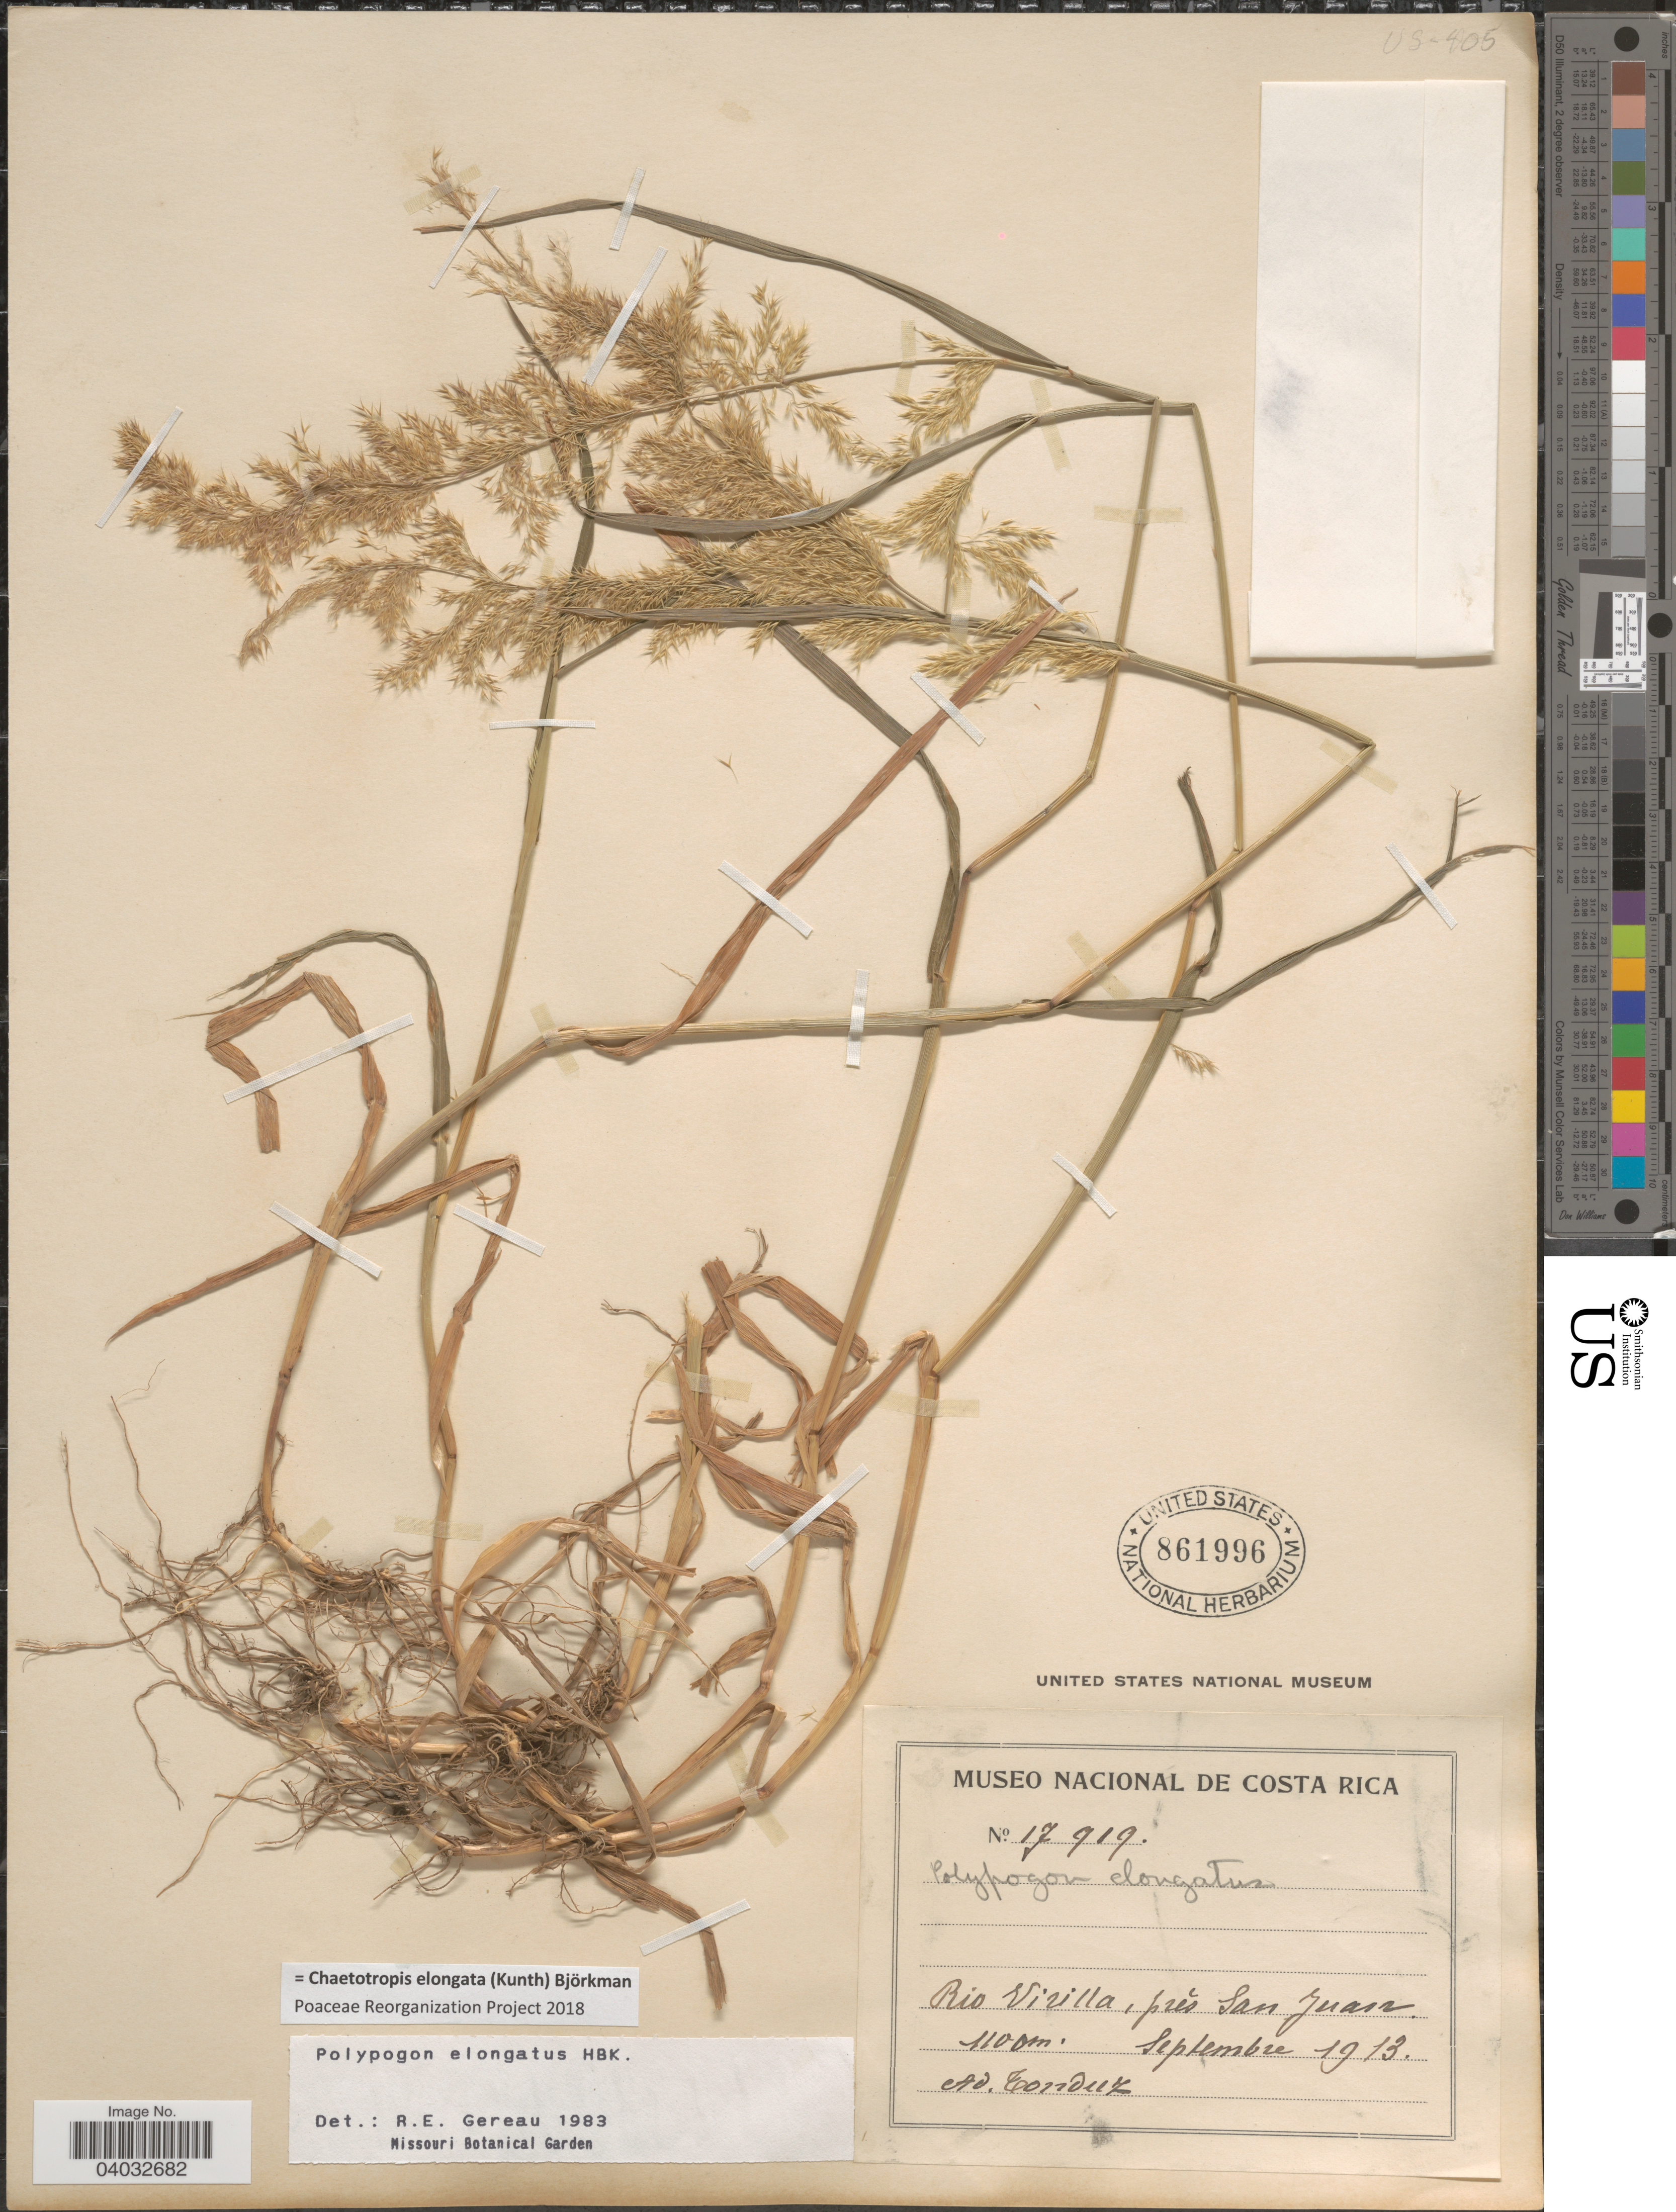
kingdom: Plantae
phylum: Tracheophyta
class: Liliopsida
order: Poales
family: Poaceae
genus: Chaetotropis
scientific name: Chaetotropis elongata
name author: (Kunth) Björkman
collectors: A. Tonduz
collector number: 17919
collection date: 1913-09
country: Costa Rica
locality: Rio Virilla, prés San Juan.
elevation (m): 1100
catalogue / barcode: US 861996